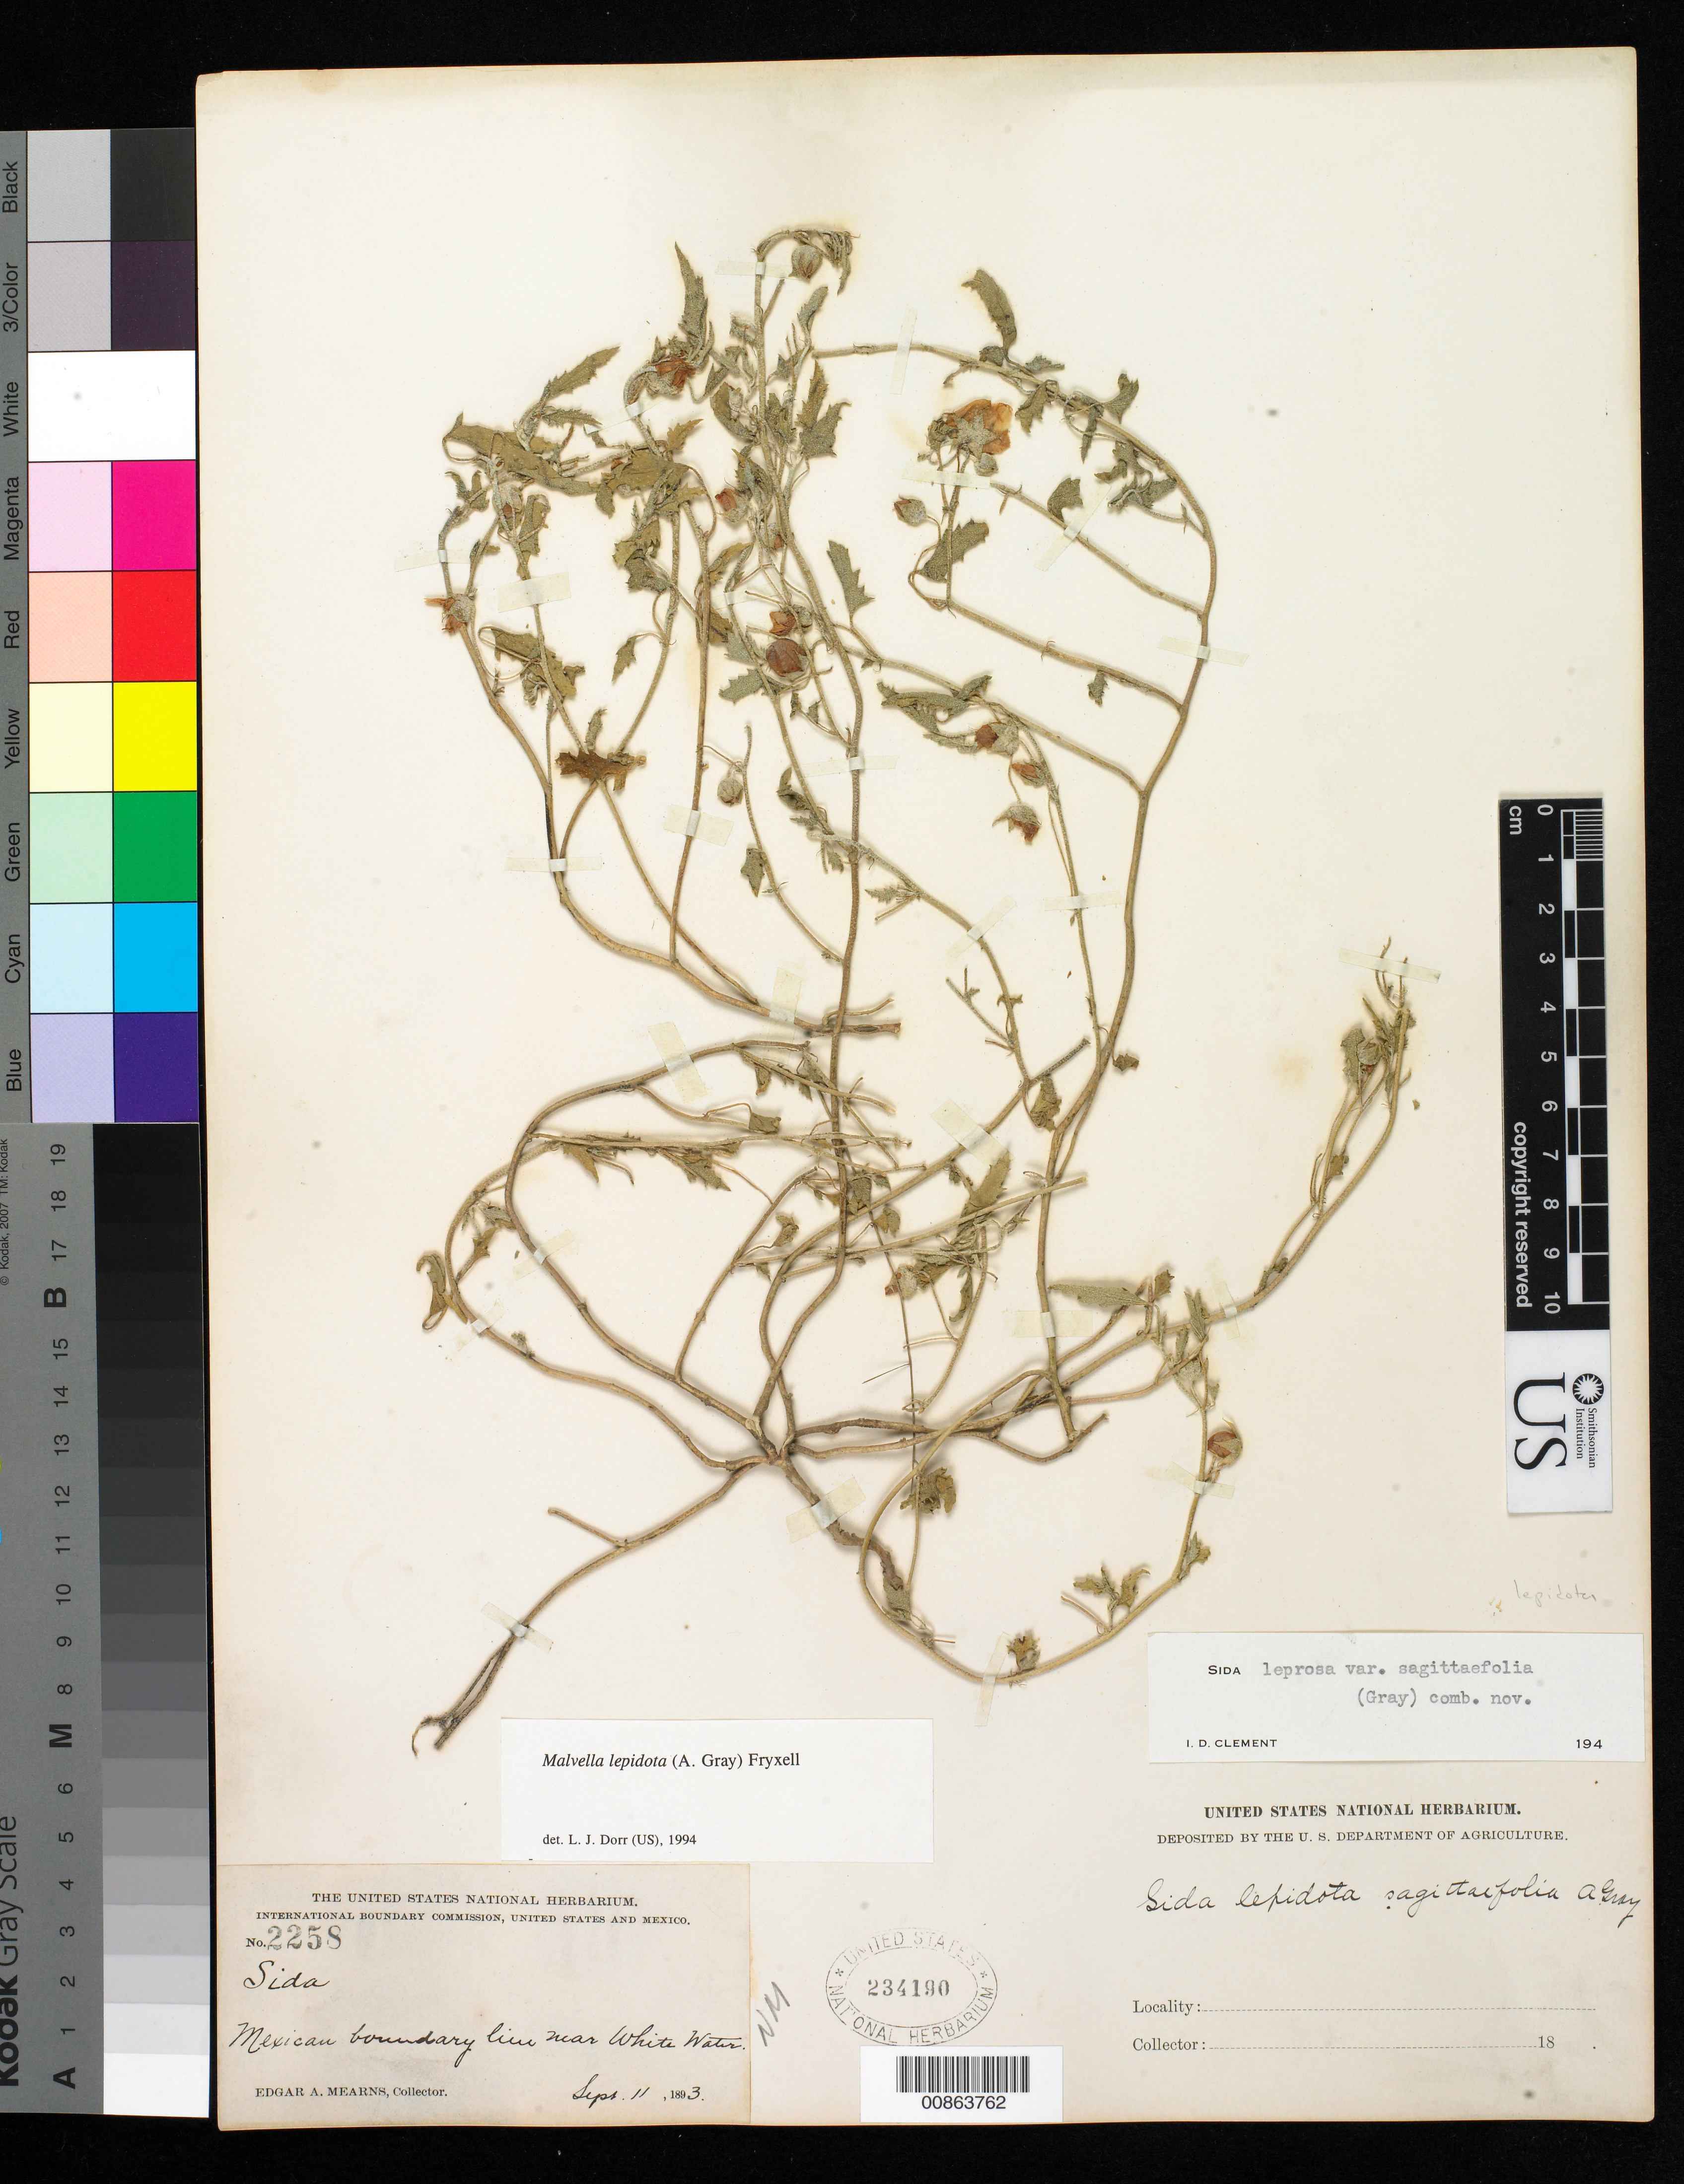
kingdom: Plantae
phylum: Tracheophyta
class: Magnoliopsida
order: Malvales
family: Malvaceae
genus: Malvella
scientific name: Malvella lepidota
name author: (A. Gray) Fryxell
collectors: E. A. Mearns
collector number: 2258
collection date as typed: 11 Sep 1893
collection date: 1893-09-11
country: United States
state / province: New Mexico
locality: Mexican Boundary Line near White Water.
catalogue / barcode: US 234190